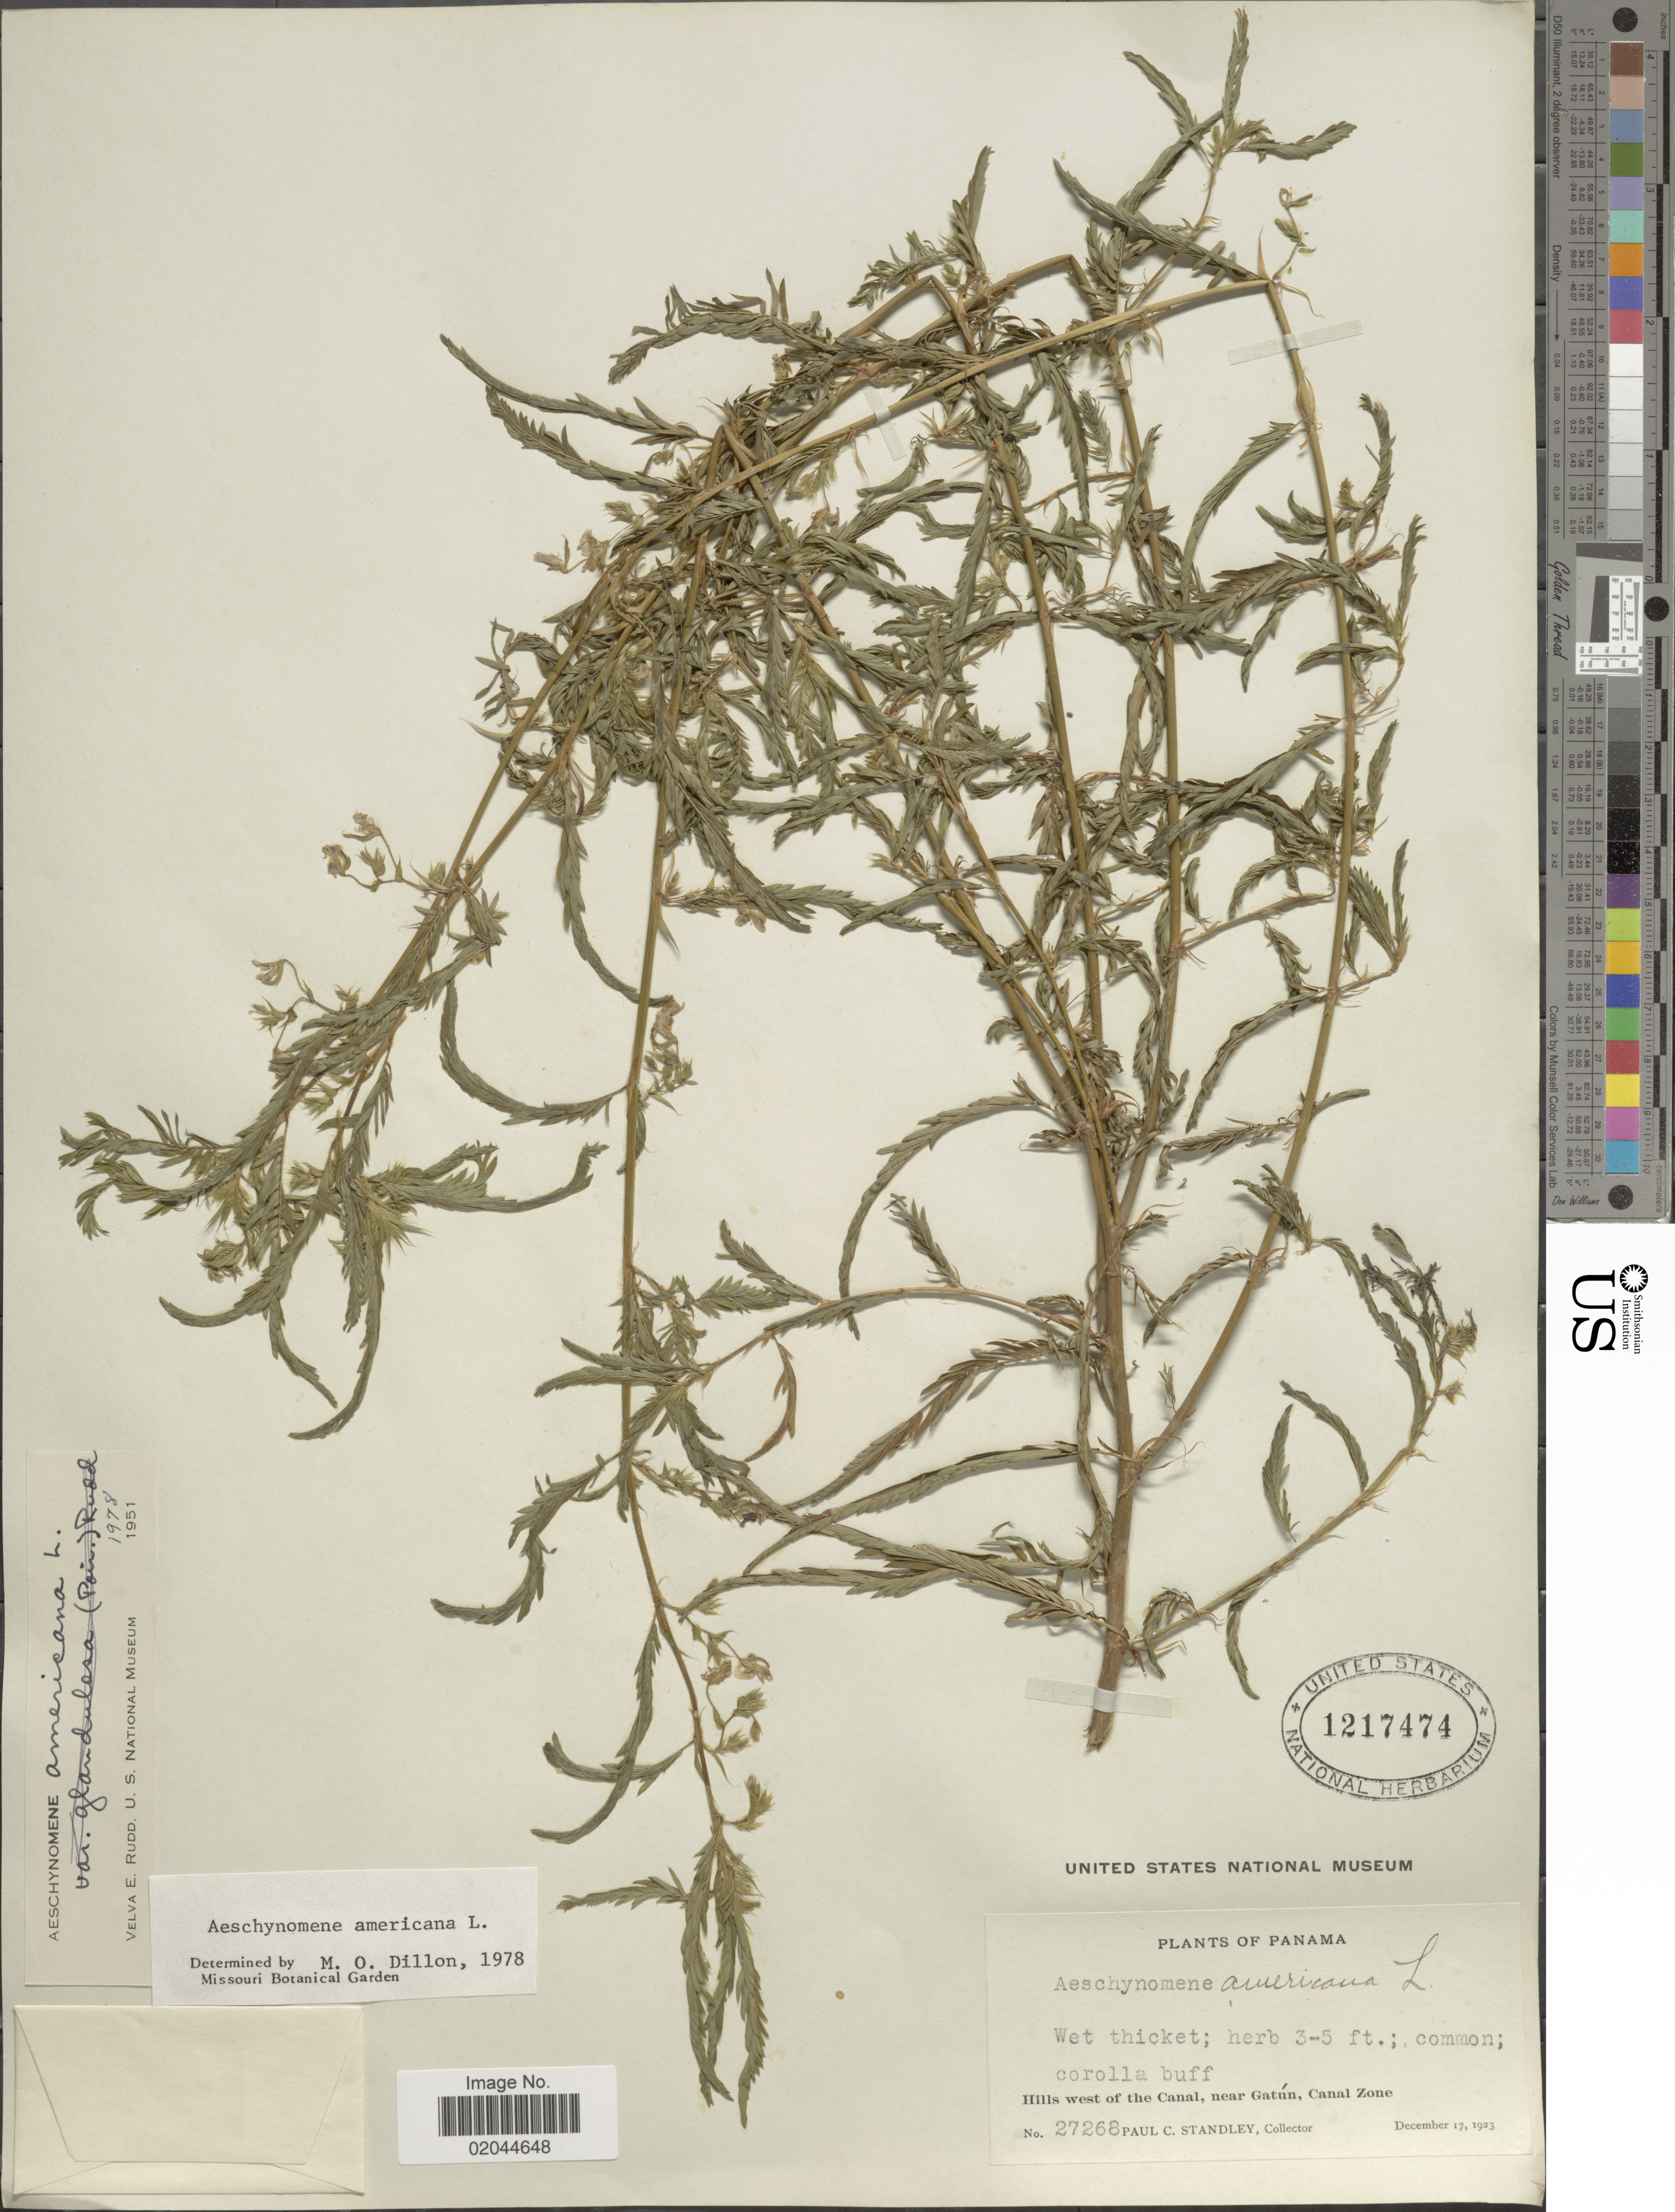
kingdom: Plantae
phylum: Tracheophyta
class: Magnoliopsida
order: Fabales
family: Fabaceae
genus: Aeschynomene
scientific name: Aeschynomene americana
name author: L.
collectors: P. C. Standley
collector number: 27268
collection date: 1923-12-17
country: Panama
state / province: Colón / Panamá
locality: Wet thicket, Hills west of the Canal, near Gatun, Canal Zone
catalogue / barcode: US 1217474